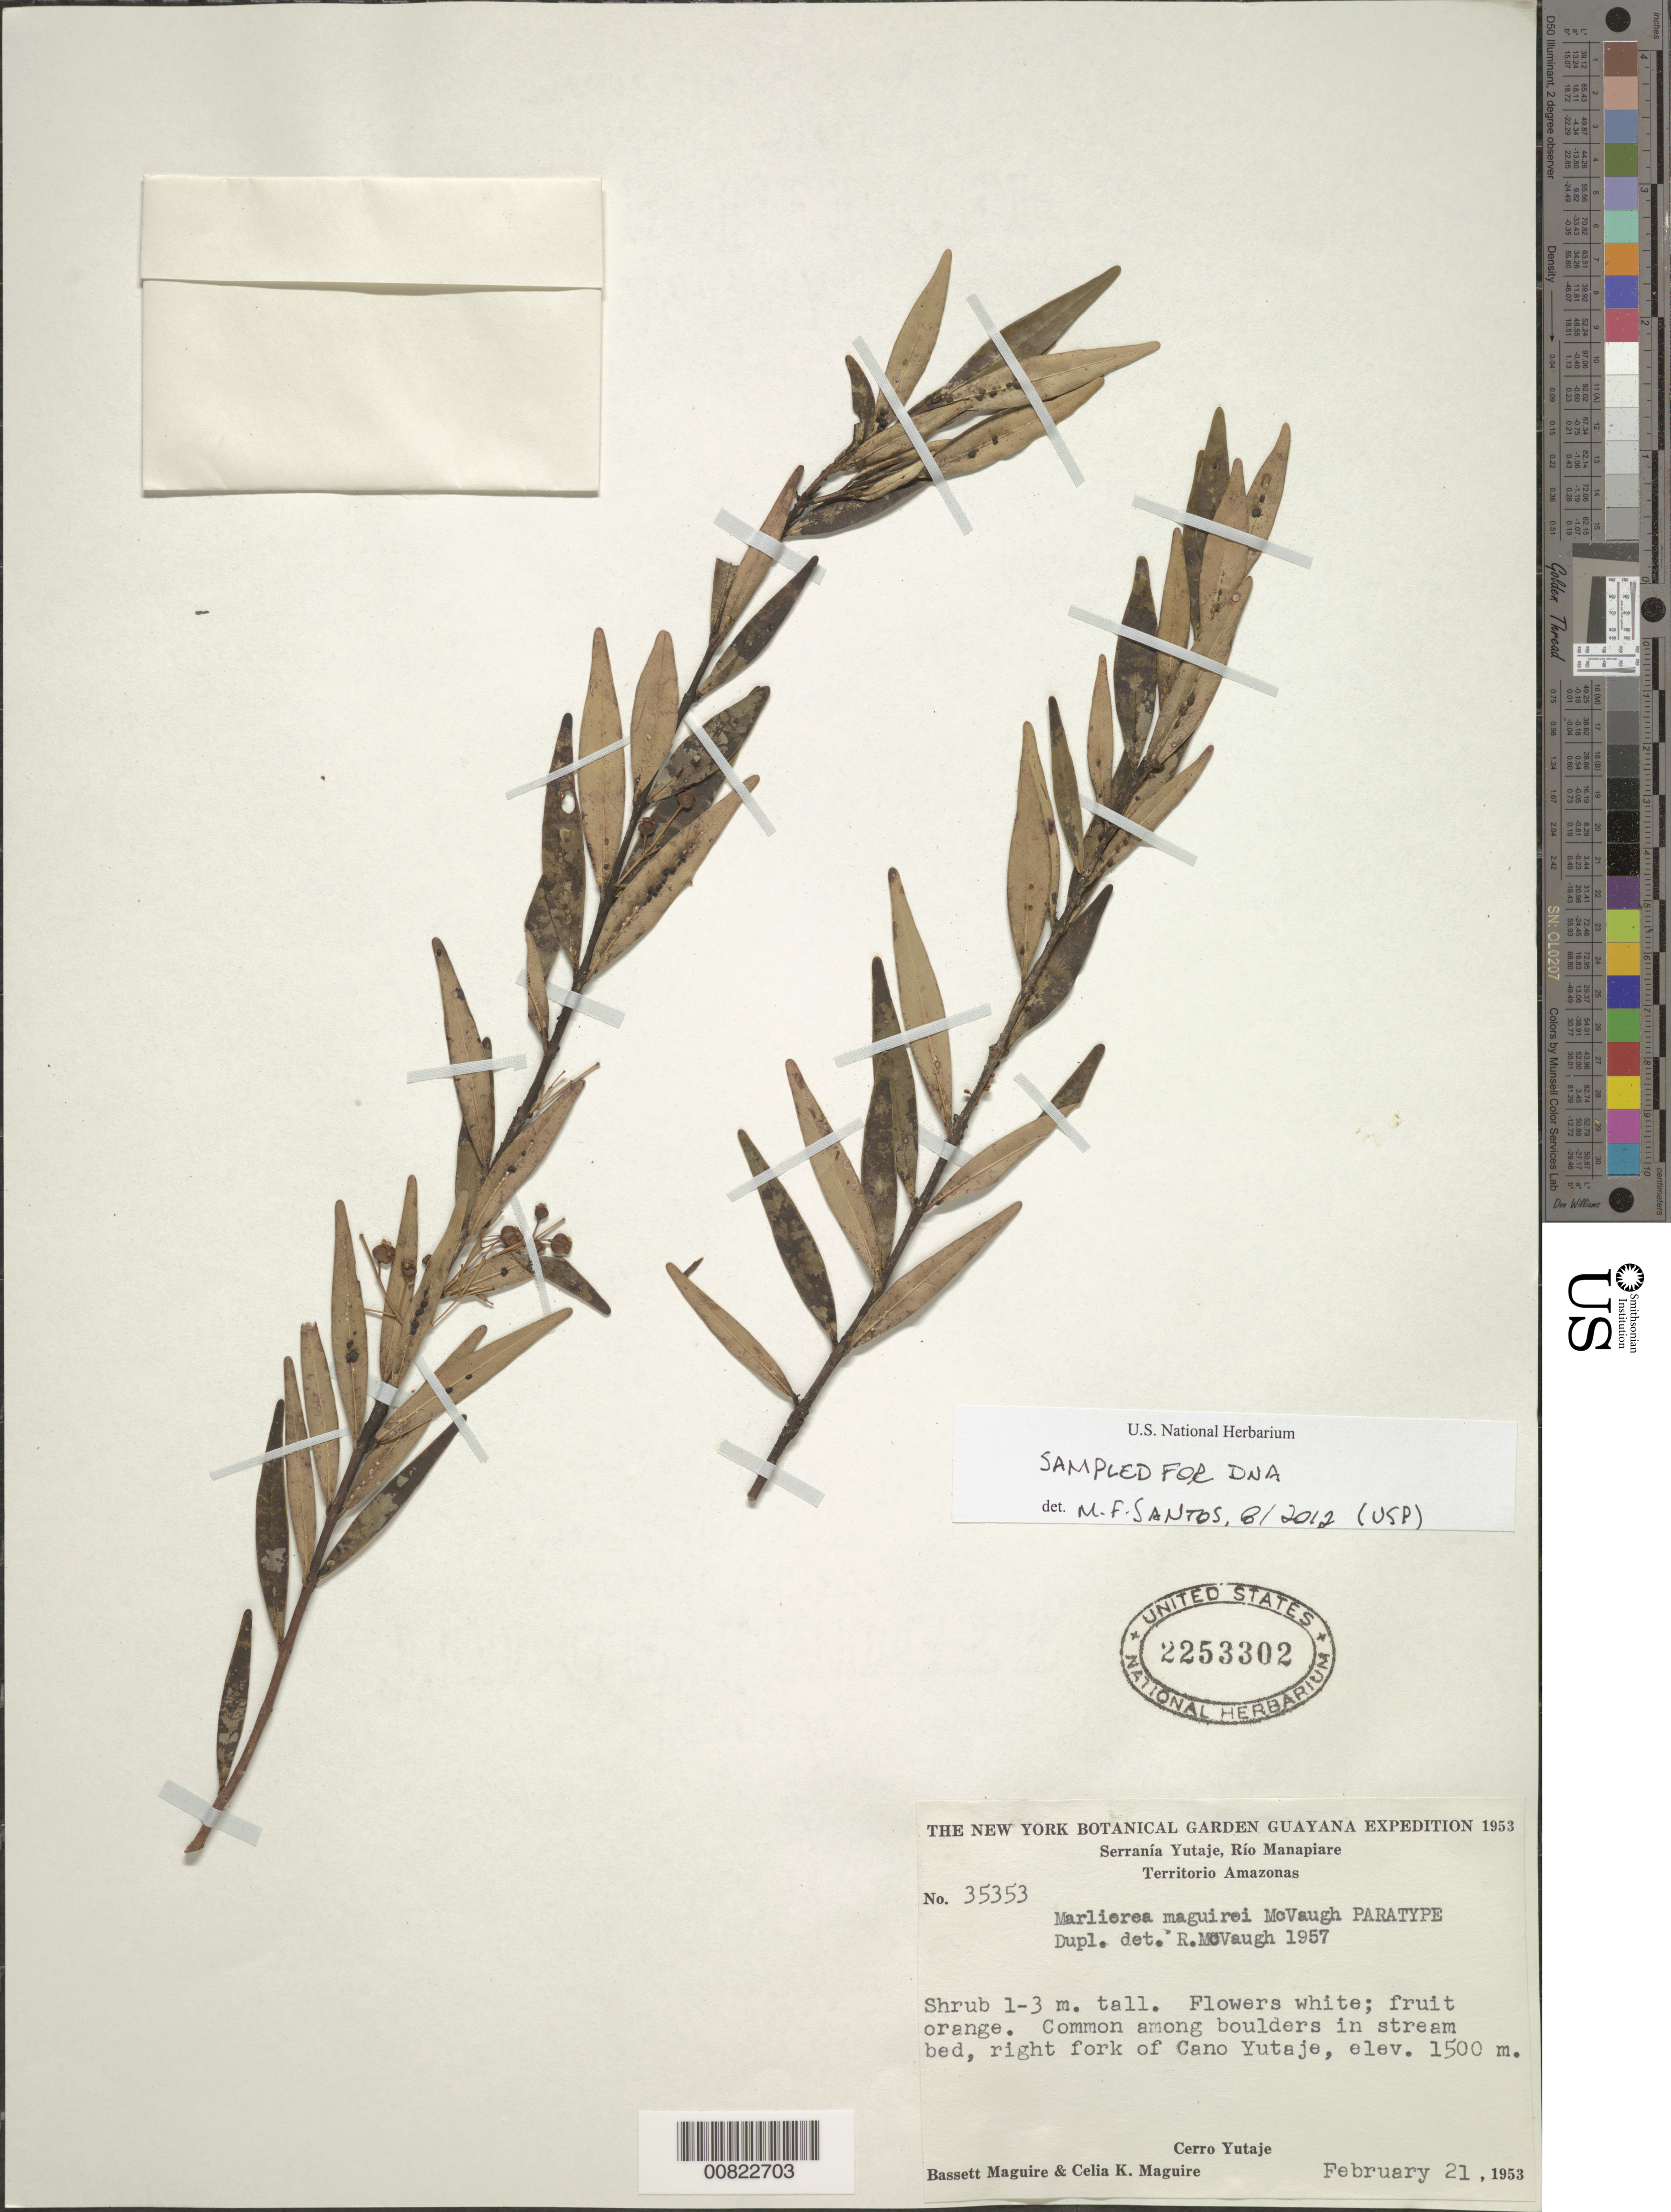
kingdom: Plantae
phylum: Tracheophyta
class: Magnoliopsida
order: Myrtales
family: Myrtaceae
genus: Myrcia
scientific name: Myrcia maguirei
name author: (McVaugh) E. Lucas & C.E. Wilson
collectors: B. Maguire & C. K. Maguire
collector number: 35353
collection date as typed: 21-Feb-53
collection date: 1953-02-21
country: Venezuela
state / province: Amazonas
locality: Serranía Yutajé, Río Manapiare, Cerro Yutajé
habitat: Among boulders in stream bed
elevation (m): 1500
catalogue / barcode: US 2253302